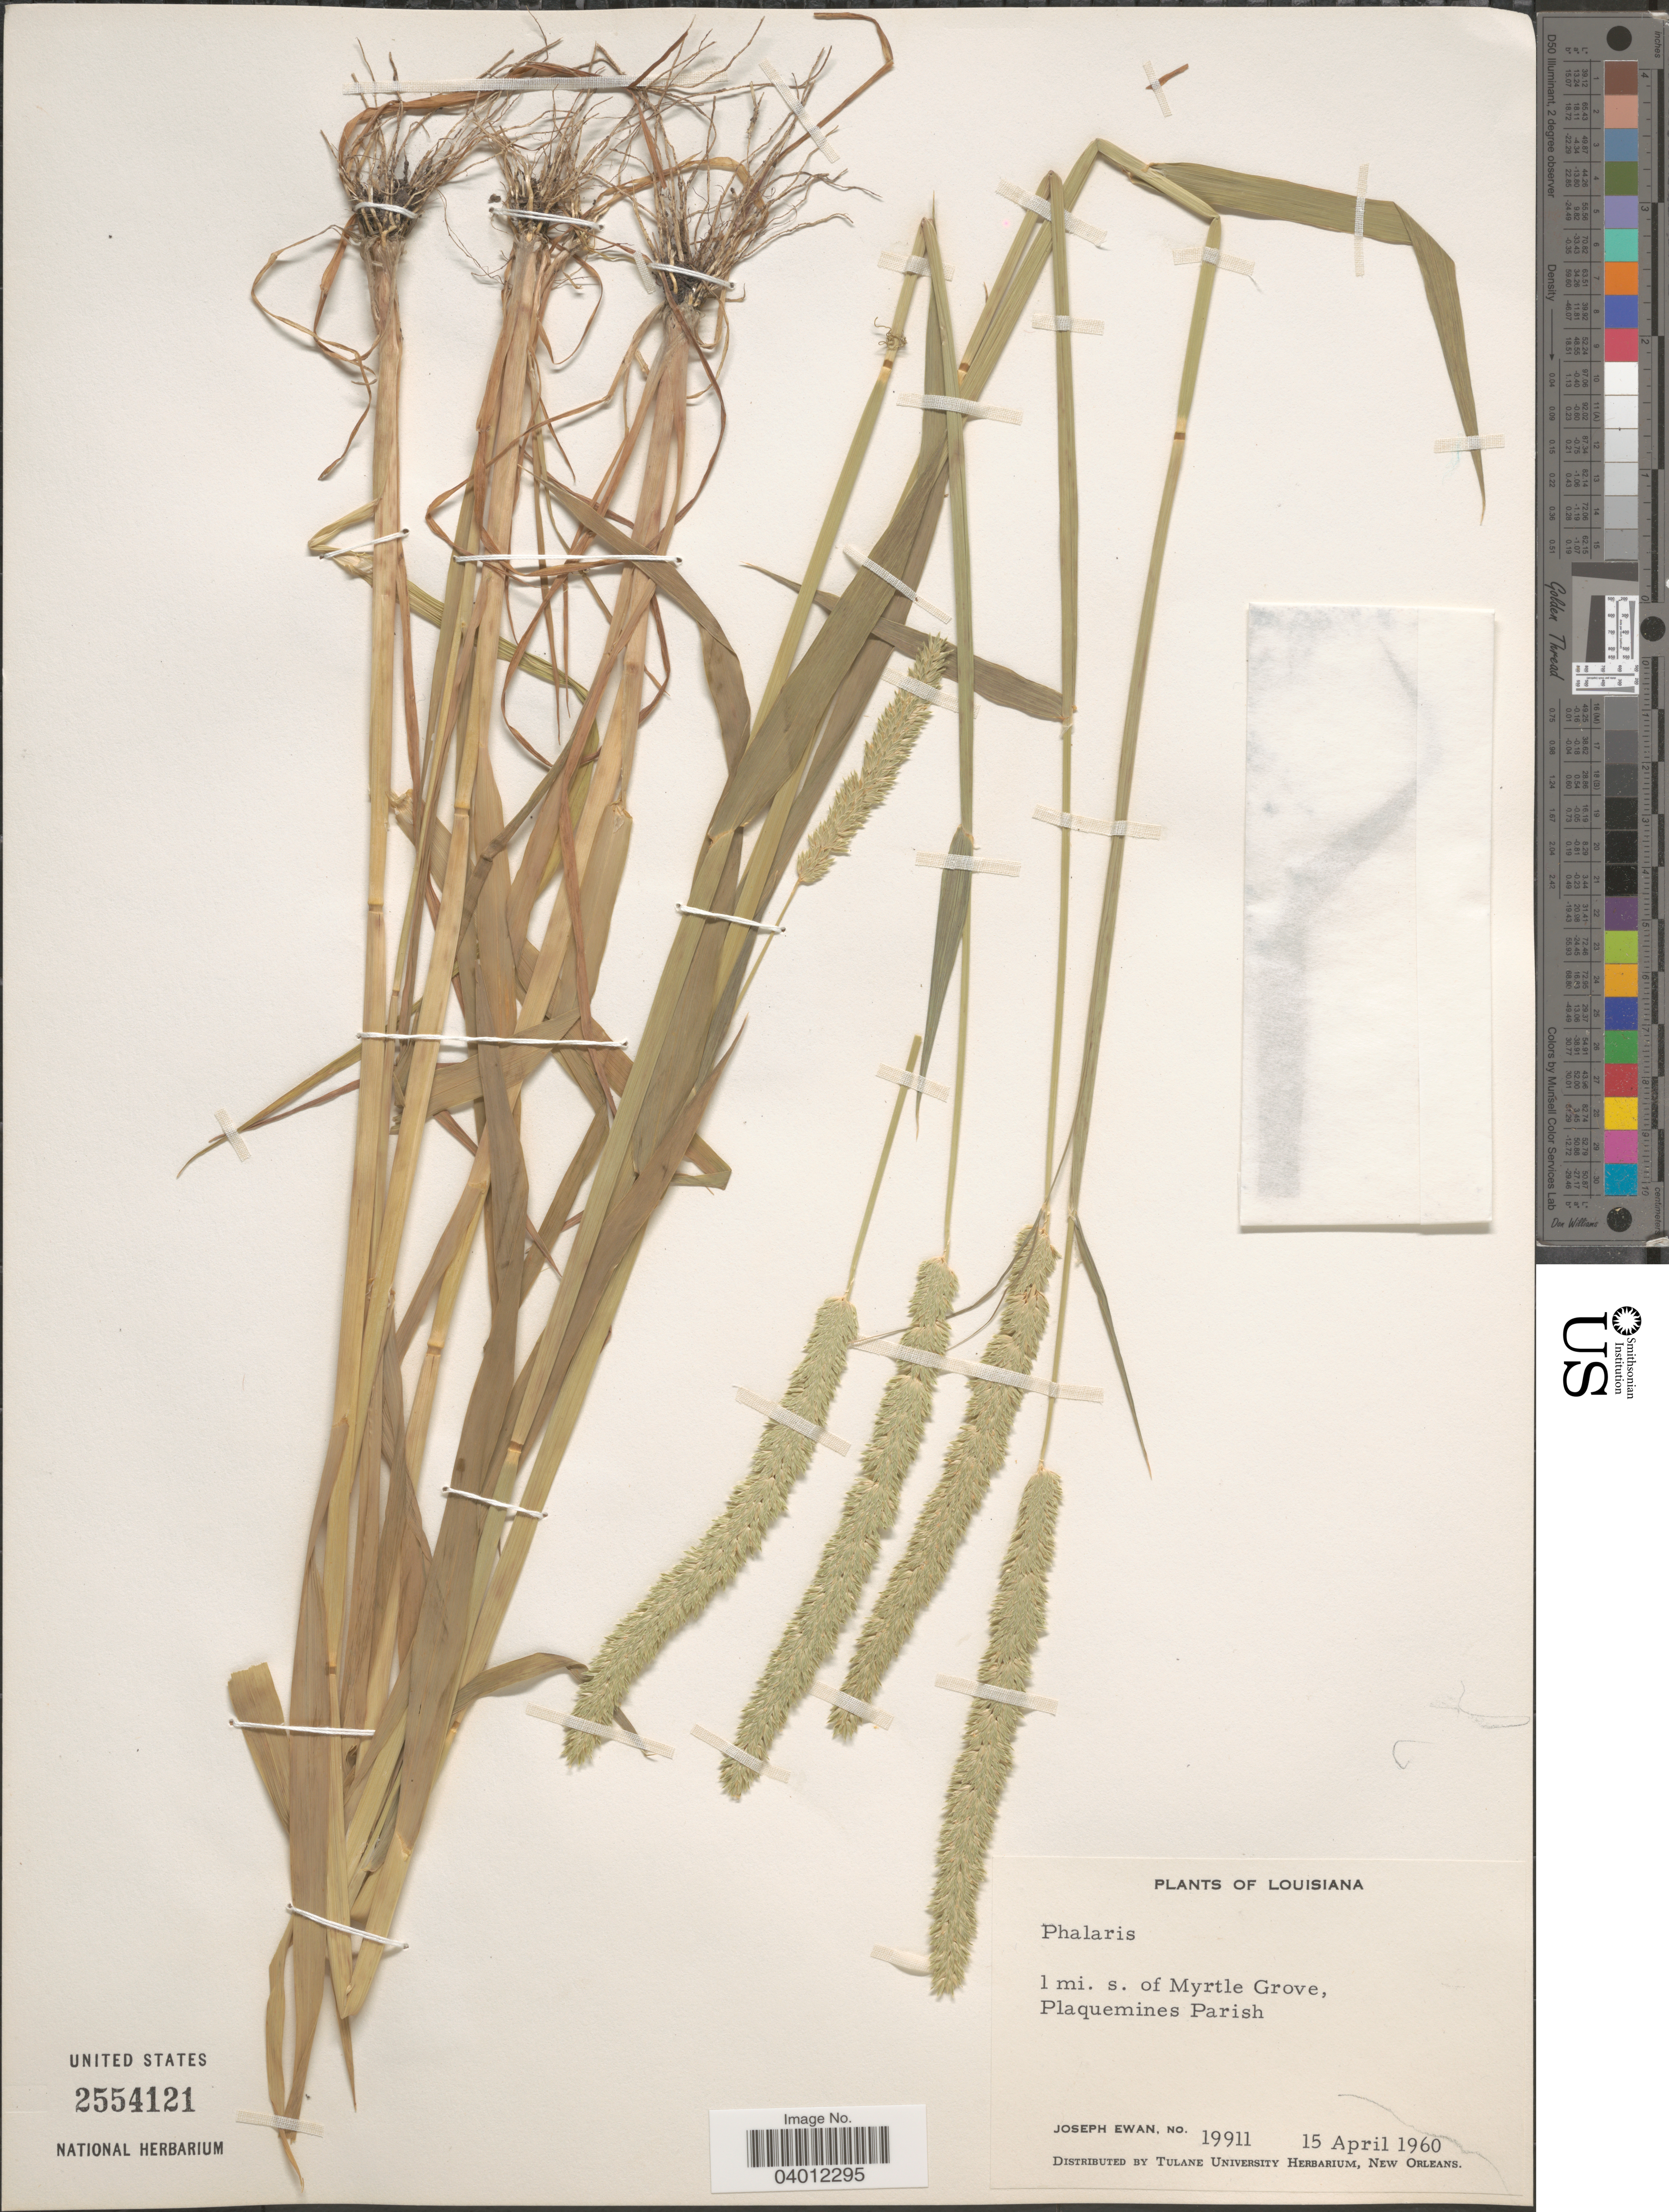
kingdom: Plantae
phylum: Tracheophyta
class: Liliopsida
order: Poales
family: Poaceae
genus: Phalaris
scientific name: Phalaris angusta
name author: Nees ex Trin.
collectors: J. A. Ewan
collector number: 19911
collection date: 1960-04-15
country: United States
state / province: Louisiana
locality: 1 mi. s. of Myrtle Grove, Plaquemines Parish.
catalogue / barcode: US 2554121